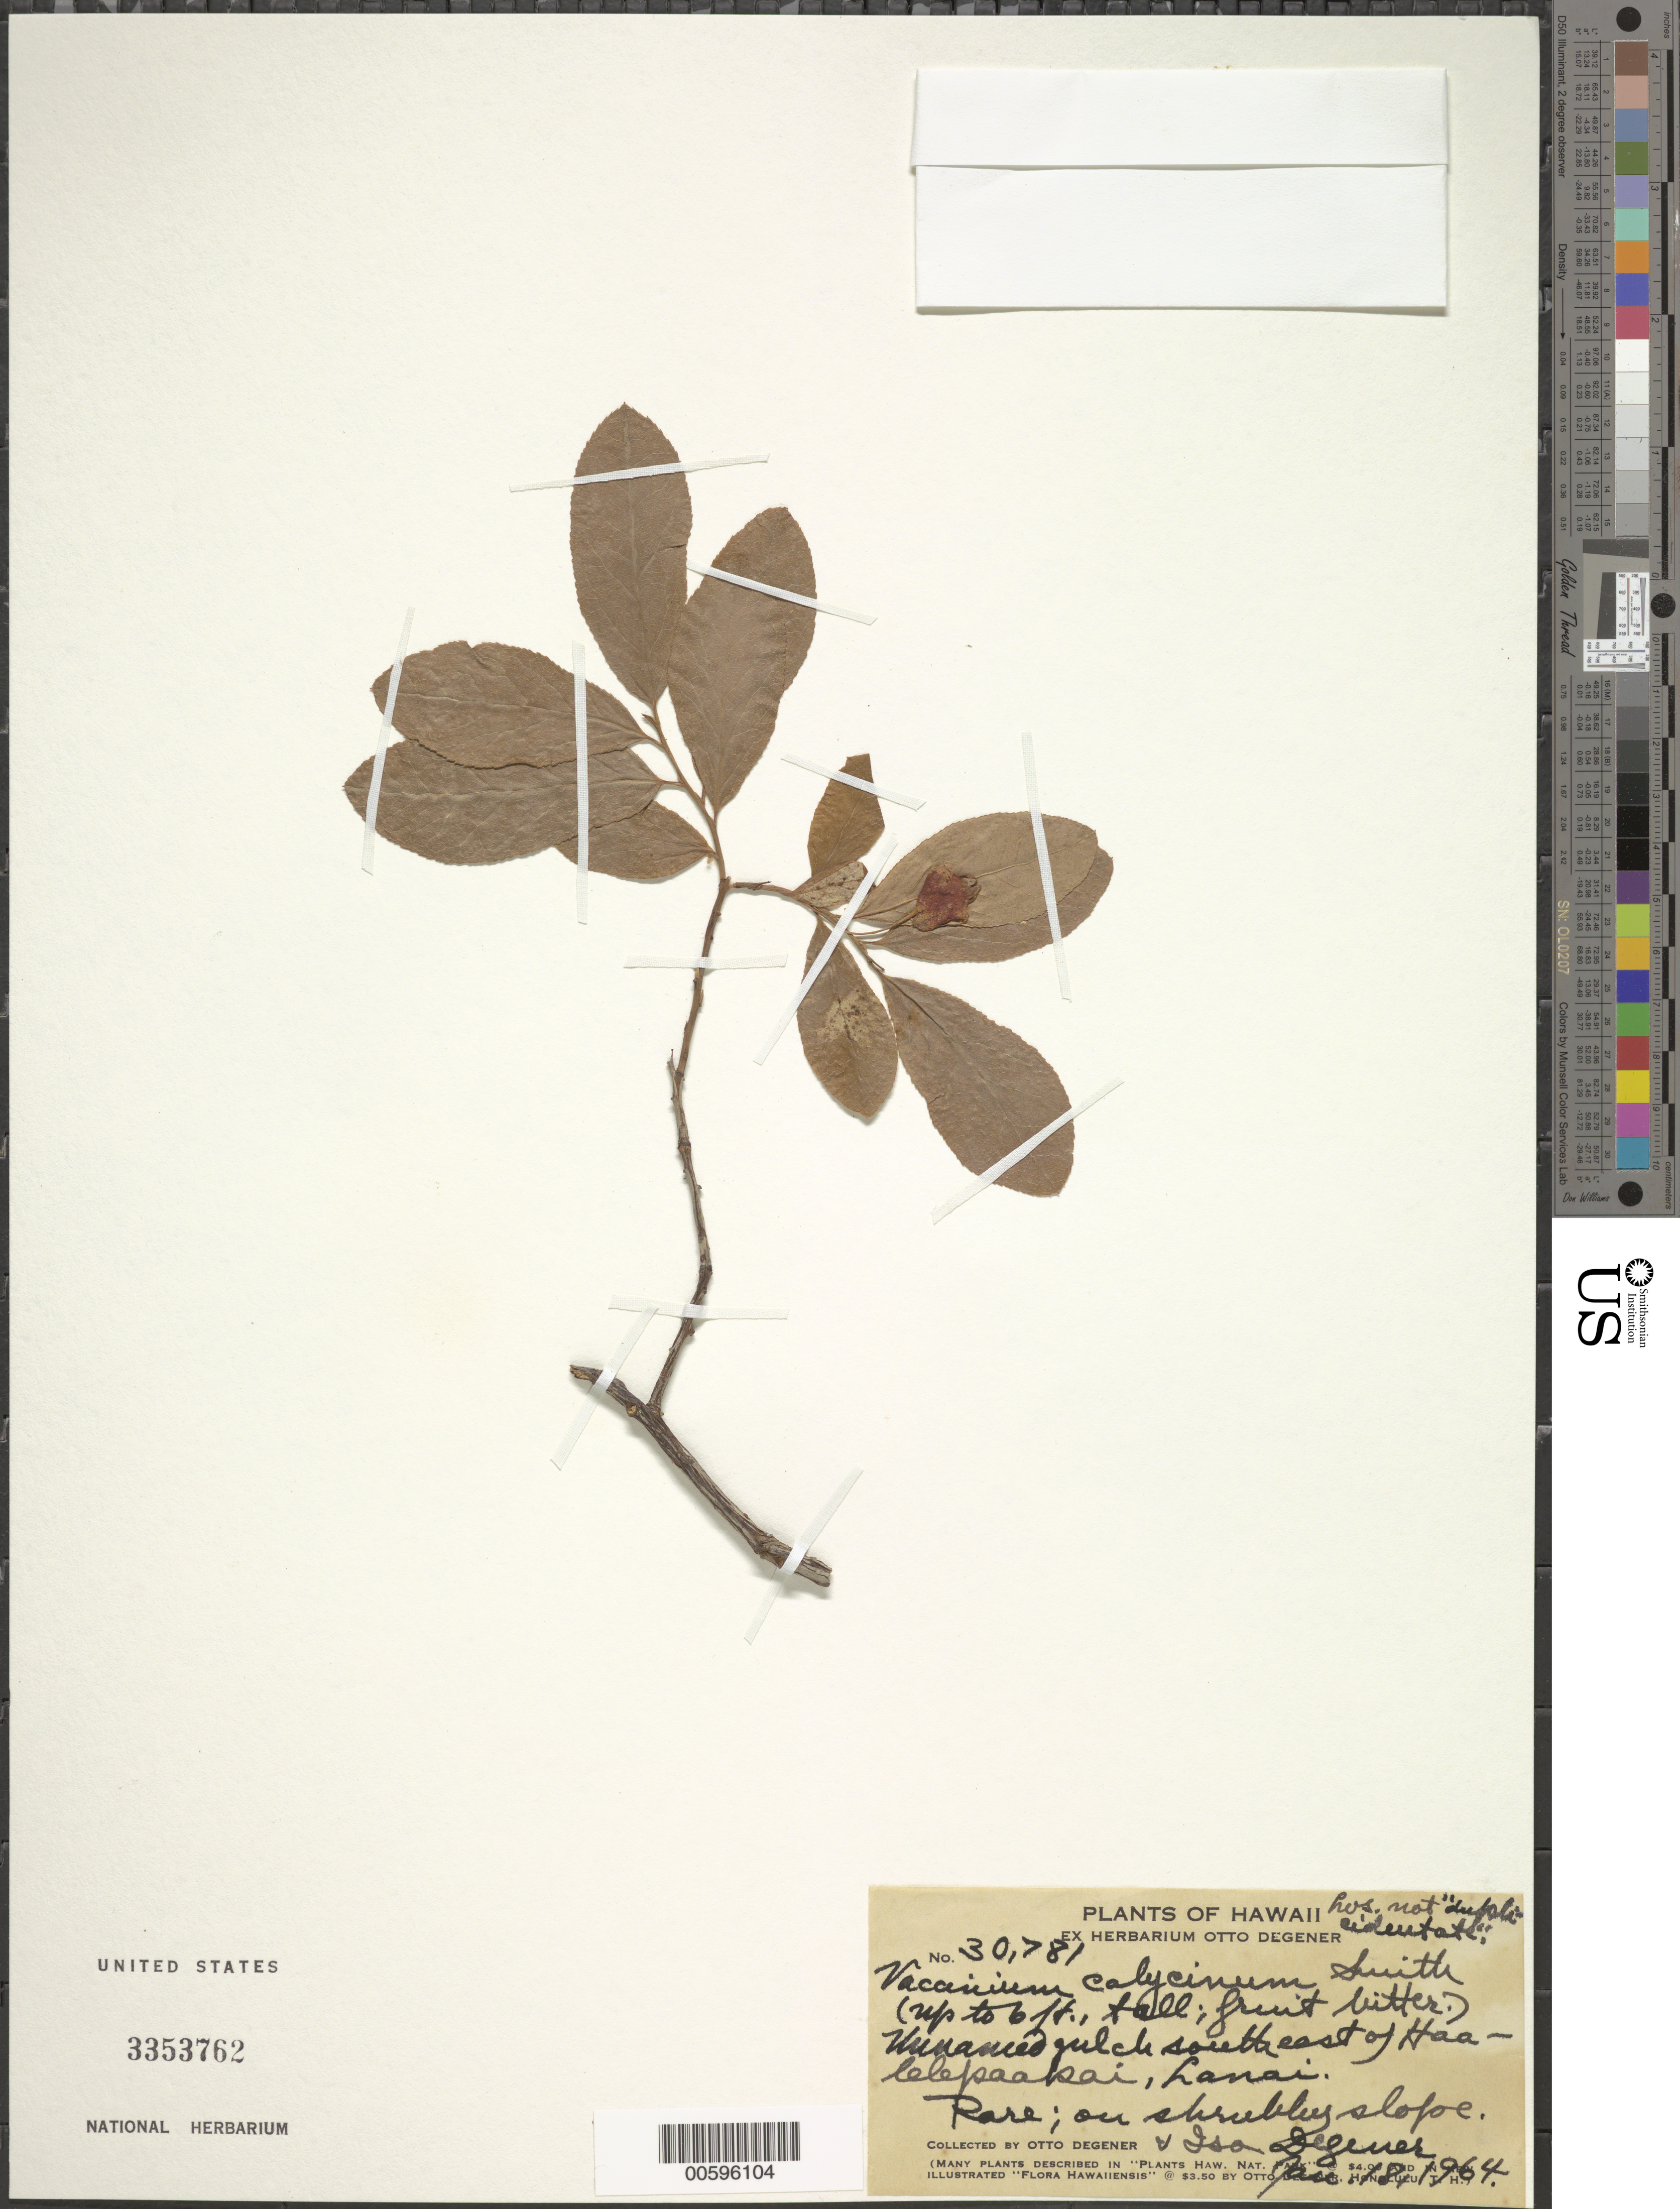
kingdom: Plantae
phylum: Tracheophyta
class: Magnoliopsida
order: Ericales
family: Ericaceae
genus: Vaccinium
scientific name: Vaccinium calycinum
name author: Sm.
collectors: O. Degener & I. Degener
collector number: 30781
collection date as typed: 18 Jan 1964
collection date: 1964-01-18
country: United States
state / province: Hawaii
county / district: Maui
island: Lana'i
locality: Unnamed gulch SE of Haalelepaakai.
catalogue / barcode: US 3353762